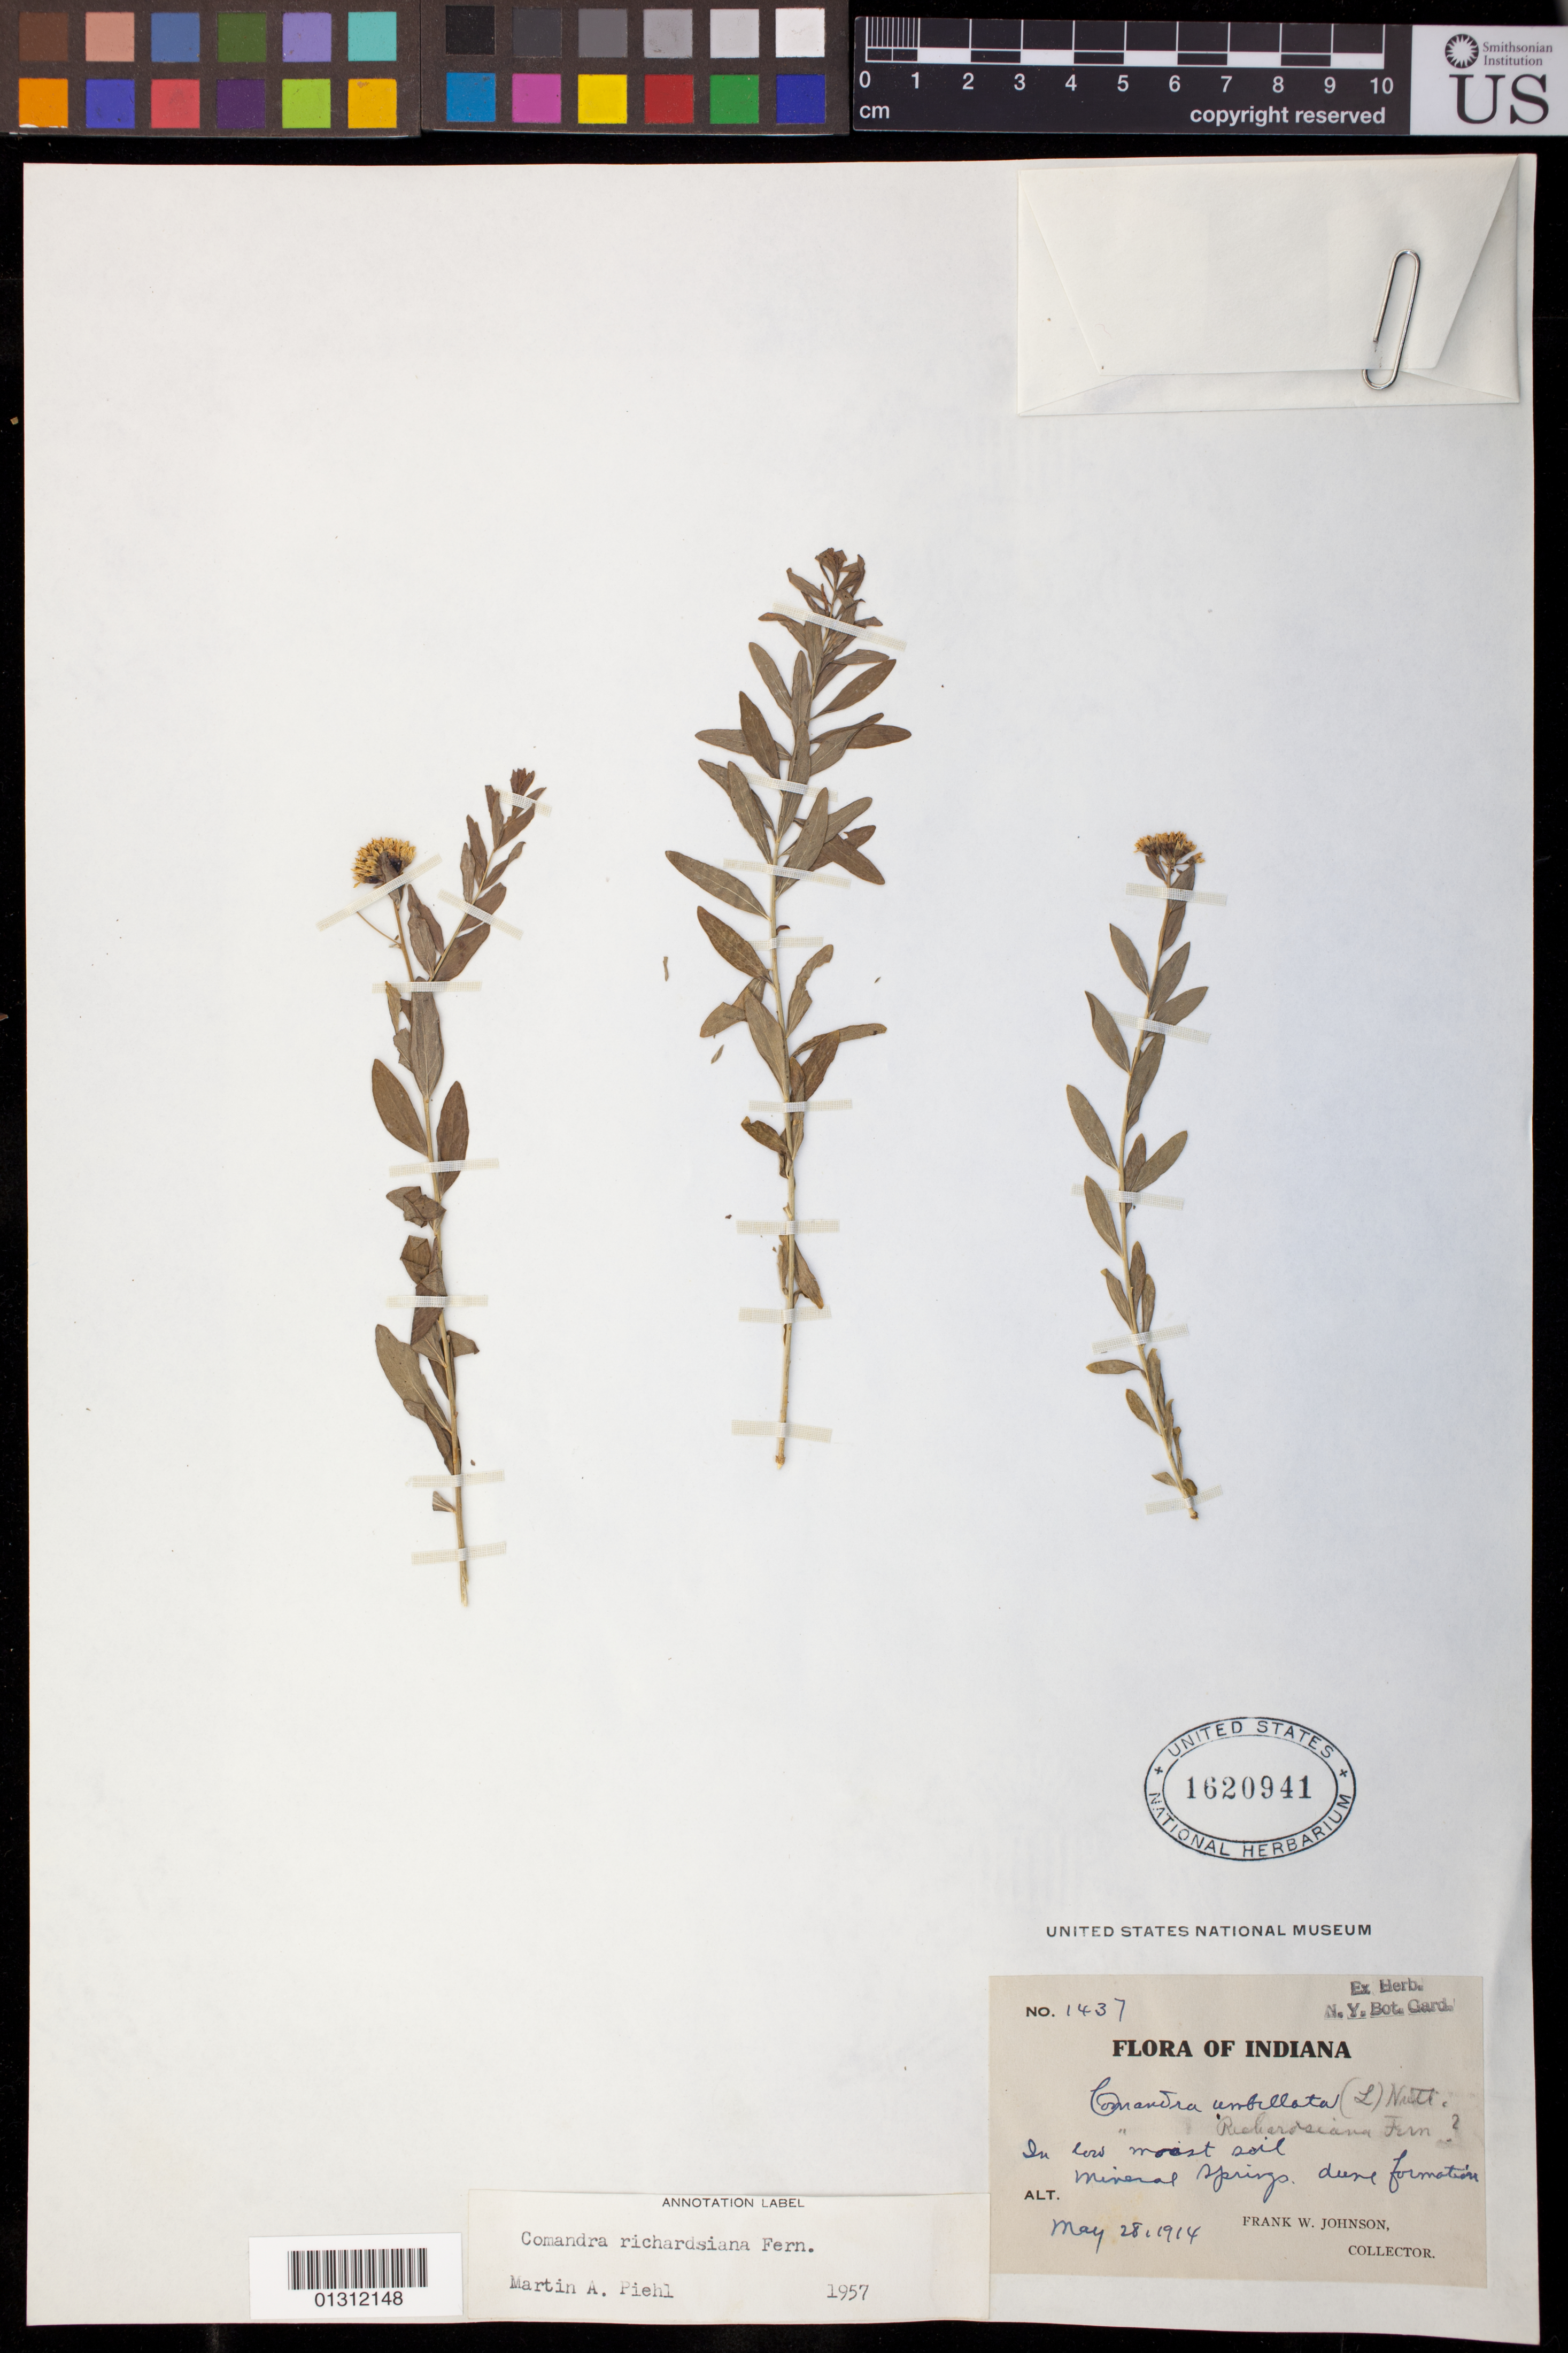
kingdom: Plantae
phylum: Tracheophyta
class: Magnoliopsida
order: Santalales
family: Comandraceae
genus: Comandra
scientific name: Comandra richardsiana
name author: Fernald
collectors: F. W. Johnson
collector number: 1437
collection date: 1914-05-28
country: United States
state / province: Indiana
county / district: Kosciusko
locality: Mineral Springs dune formation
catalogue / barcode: US 1620941